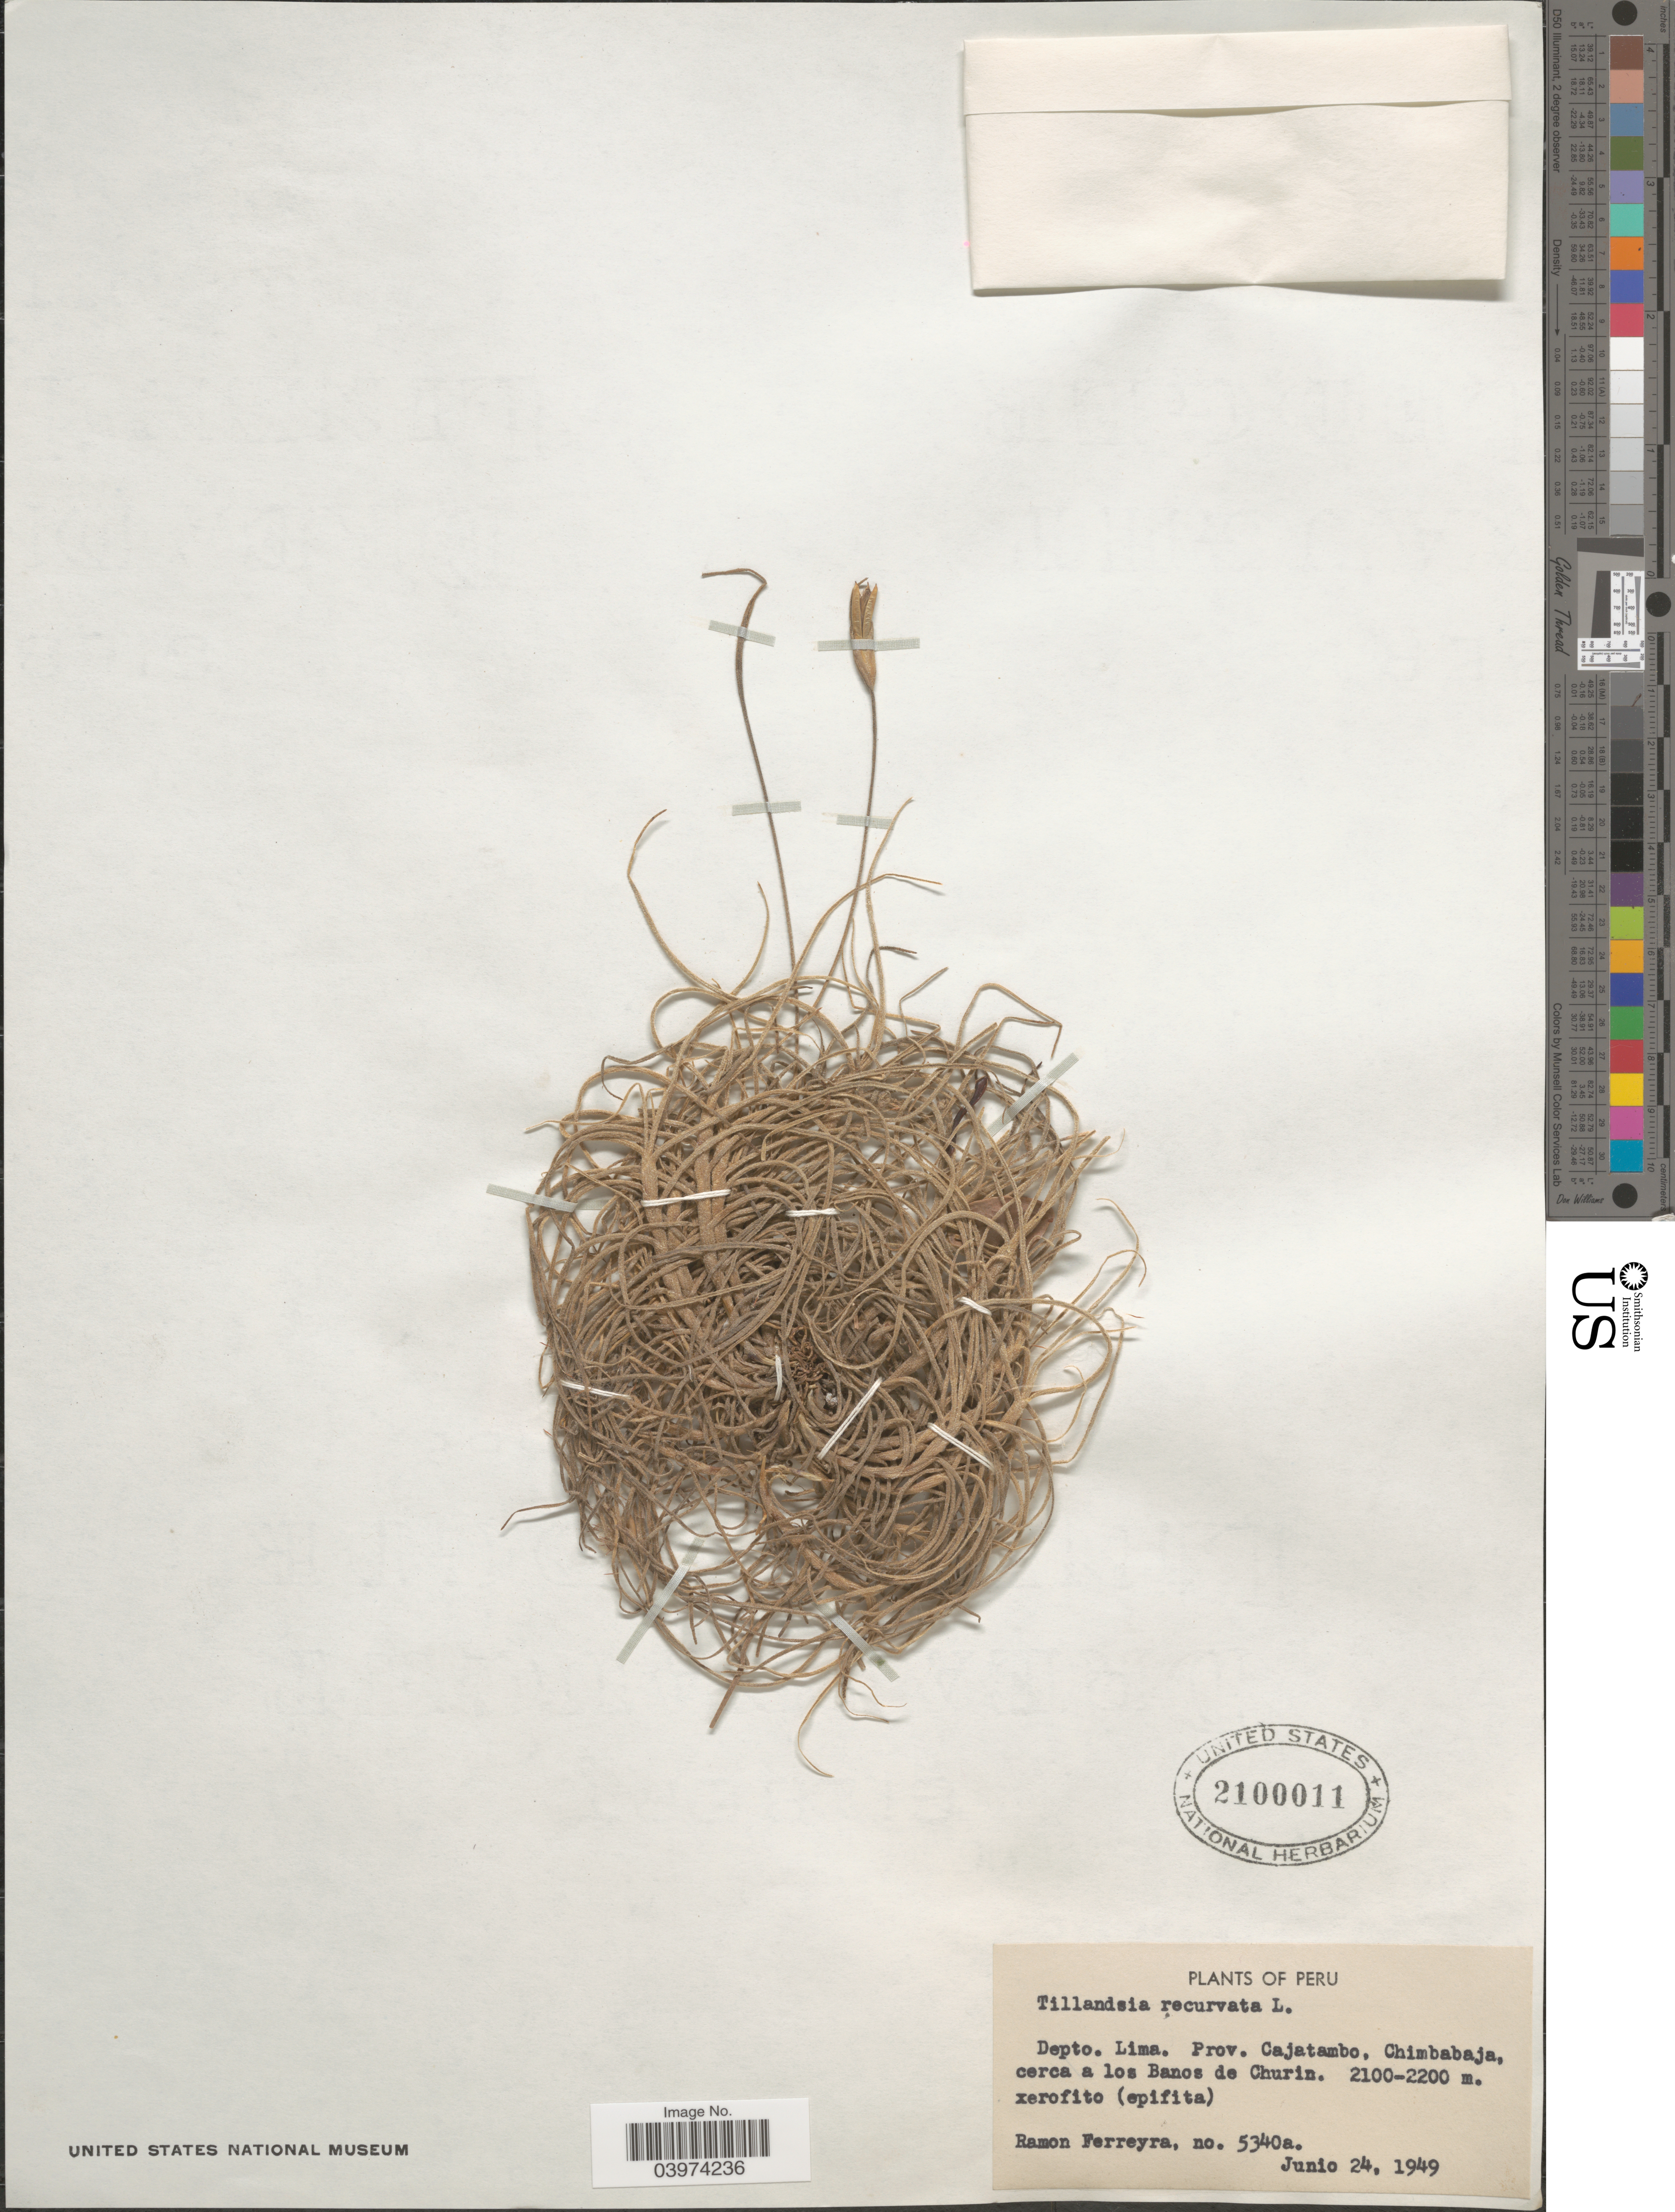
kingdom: Plantae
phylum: Tracheophyta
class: Liliopsida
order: Poales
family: Bromeliaceae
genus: Tillandsia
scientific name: Tillandsia recurvata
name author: L.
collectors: R. A. Ferreyra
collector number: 5340a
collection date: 1949-06-24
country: Peru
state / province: Lima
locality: Depto. Lima. Prov. Cajatambo, Chimbabaja, cerca a los Banos de Churin.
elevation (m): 2100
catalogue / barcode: US 2100011